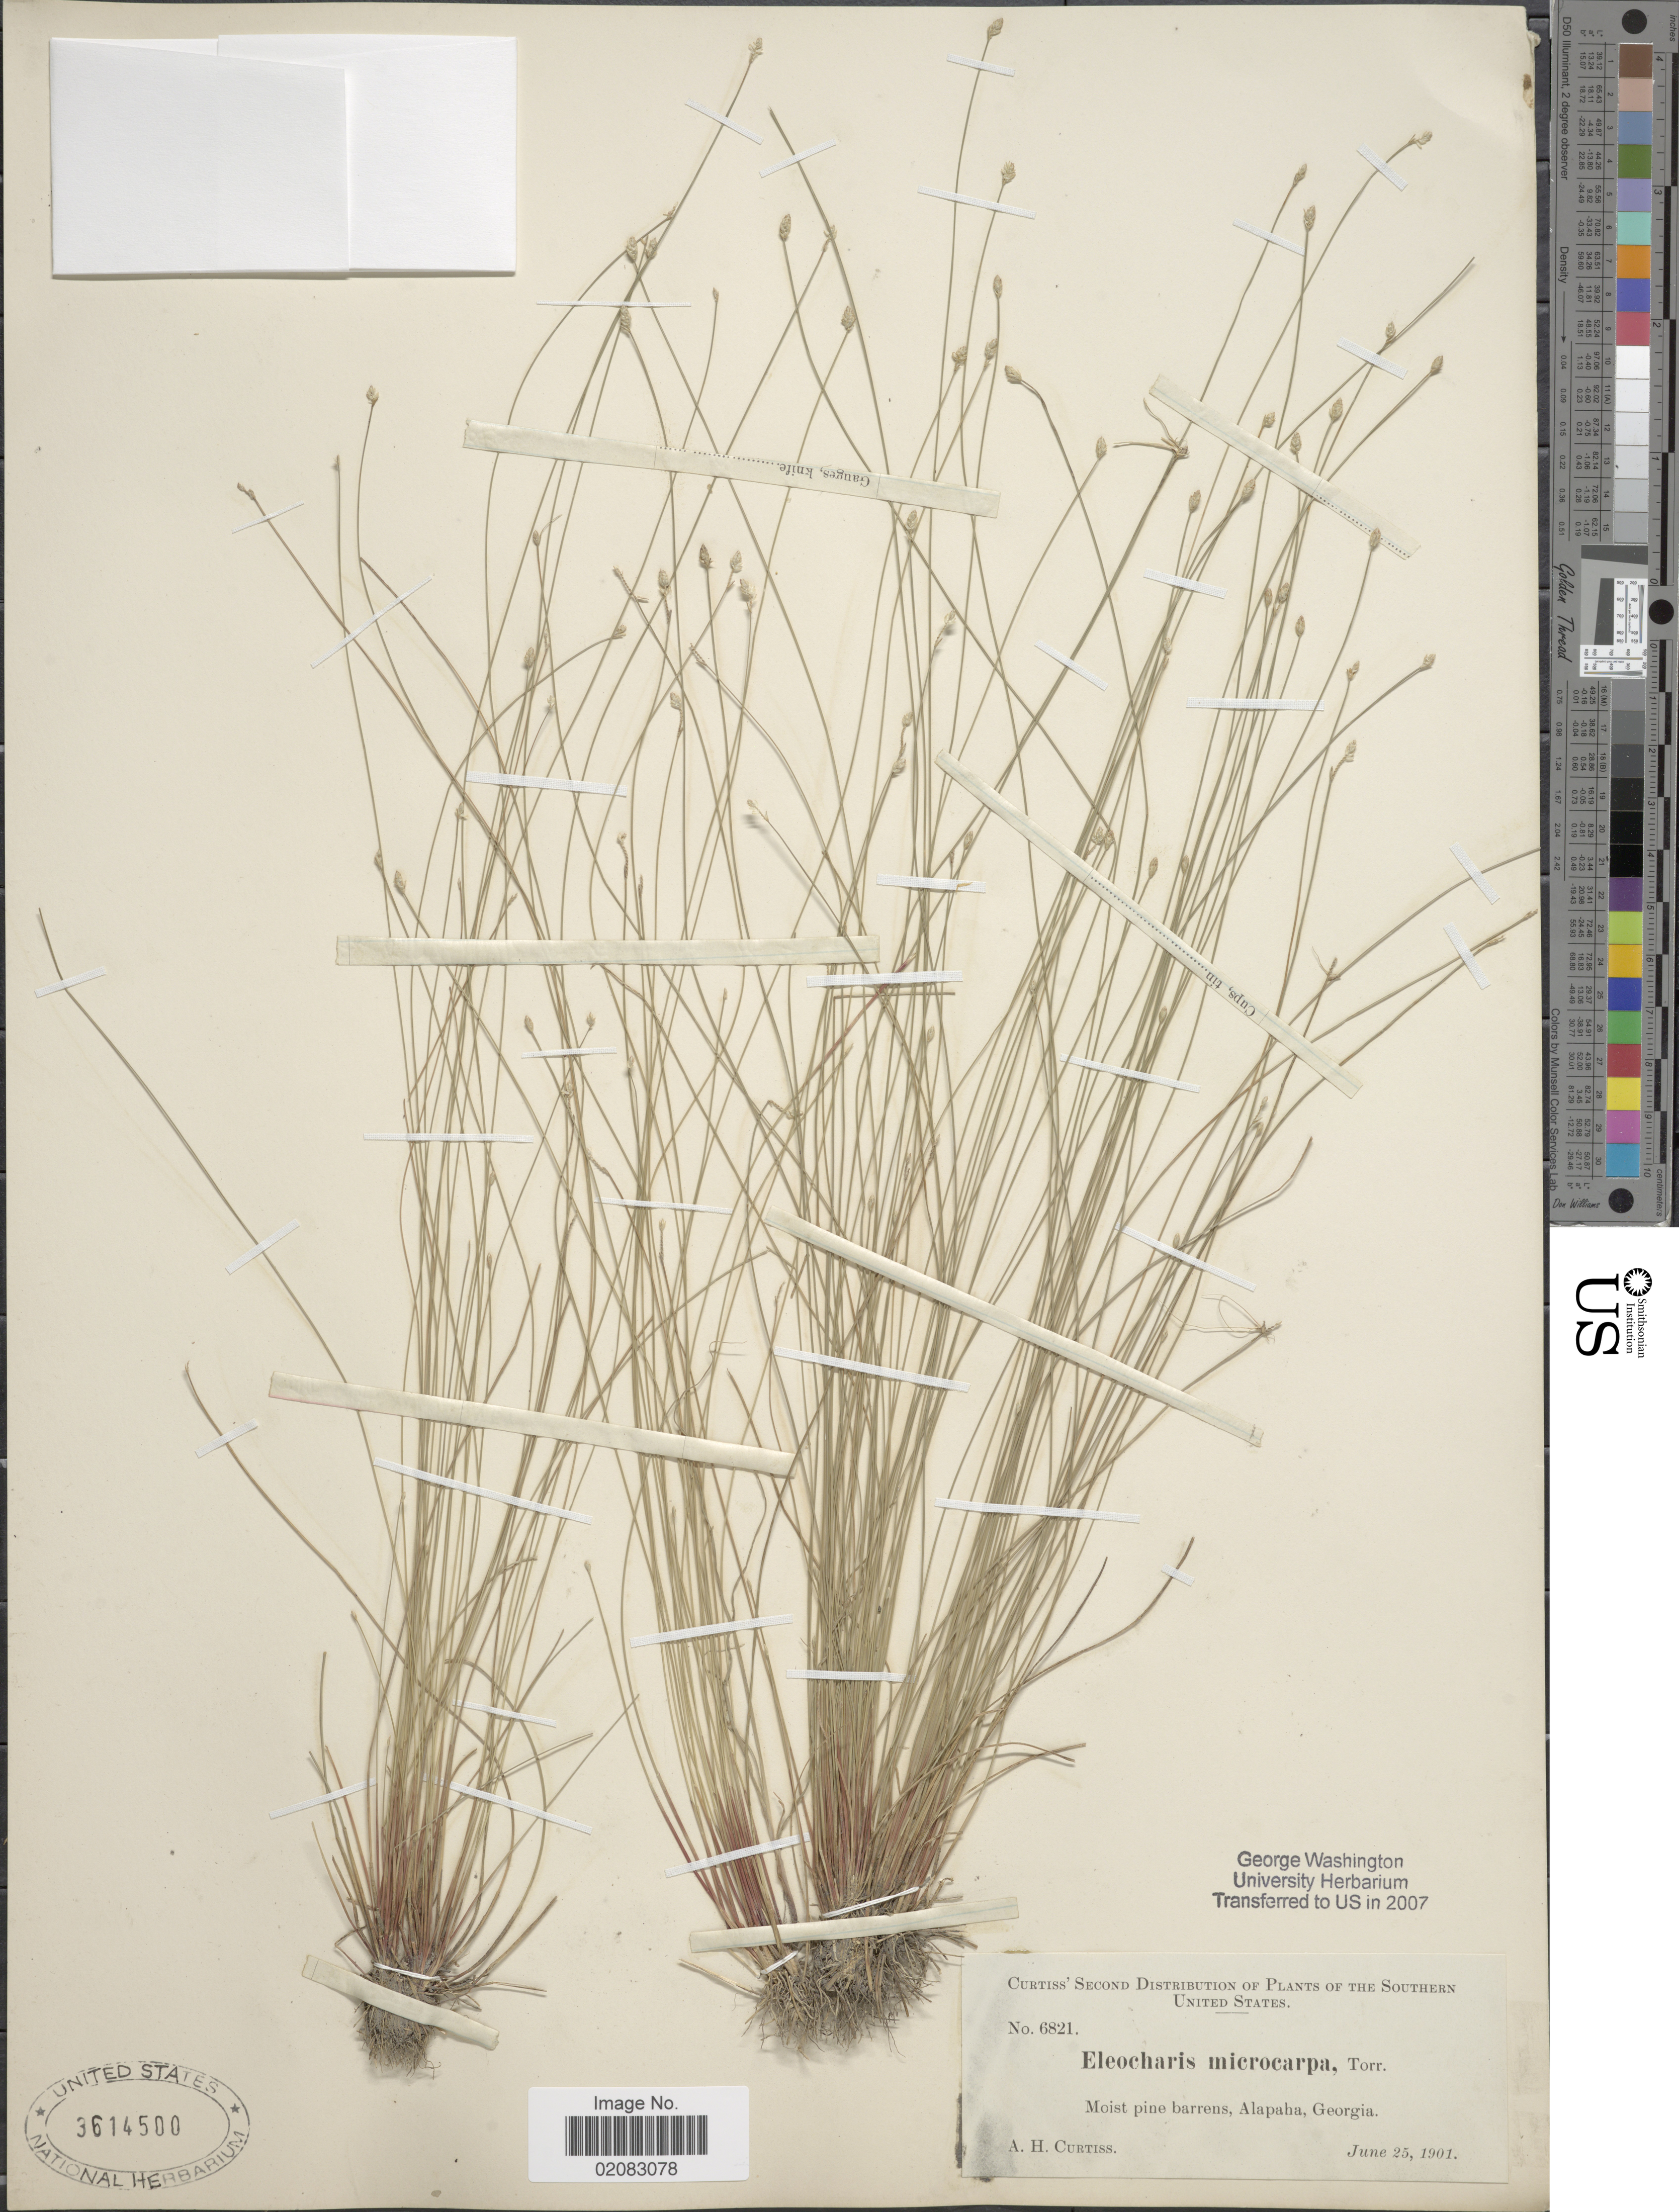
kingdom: Plantae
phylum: Tracheophyta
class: Liliopsida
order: Poales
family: Cyperaceae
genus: Eleocharis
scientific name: Eleocharis microcarpa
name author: Torr.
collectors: A. H. Curtiss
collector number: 6821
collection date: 1901-06-25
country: United States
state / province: Georgia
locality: The Southern United States, Moist pine barrens, Alapaha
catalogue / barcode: US 3614500